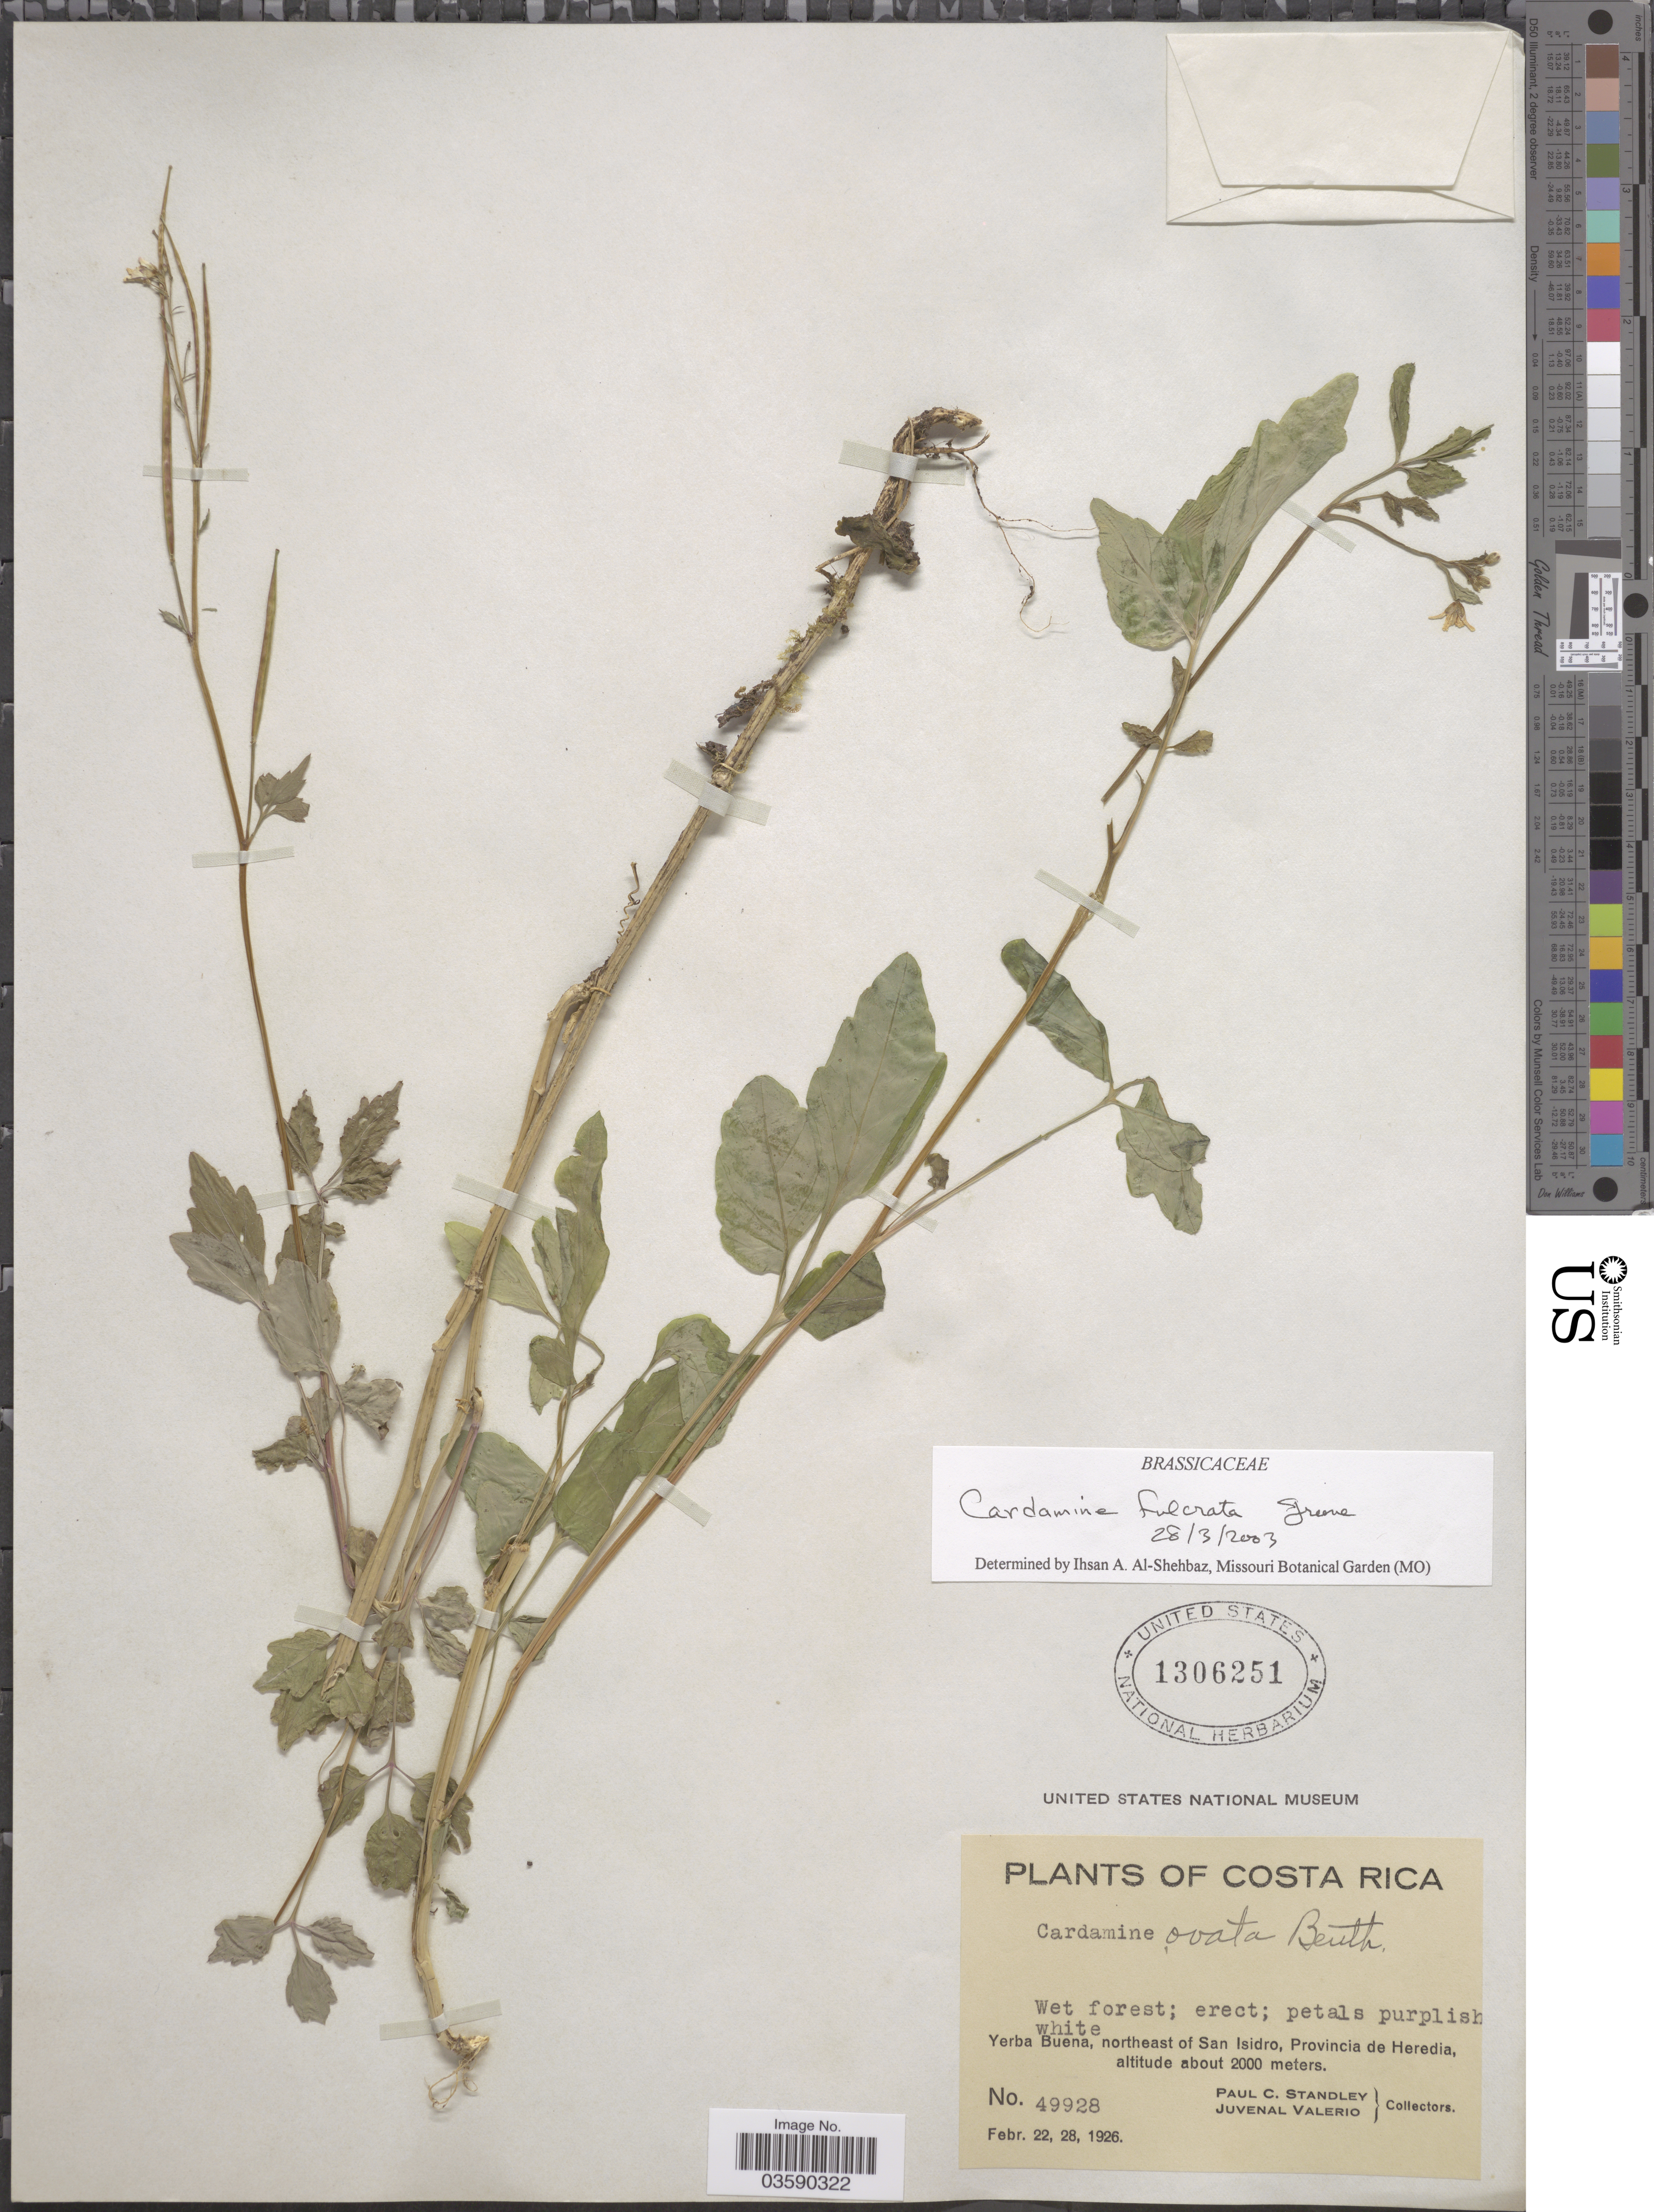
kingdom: Plantae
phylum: Tracheophyta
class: Magnoliopsida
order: Brassicales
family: Brassicaceae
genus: Cardamine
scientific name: Cardamine fulcrata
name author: Greene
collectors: P. C. Standley & J. Valerio R.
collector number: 49928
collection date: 1926-02-22/1926-02-28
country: Costa Rica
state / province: Heredia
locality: Yerba Buena, northeast of San Isidro.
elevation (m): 2000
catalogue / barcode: US 1306251